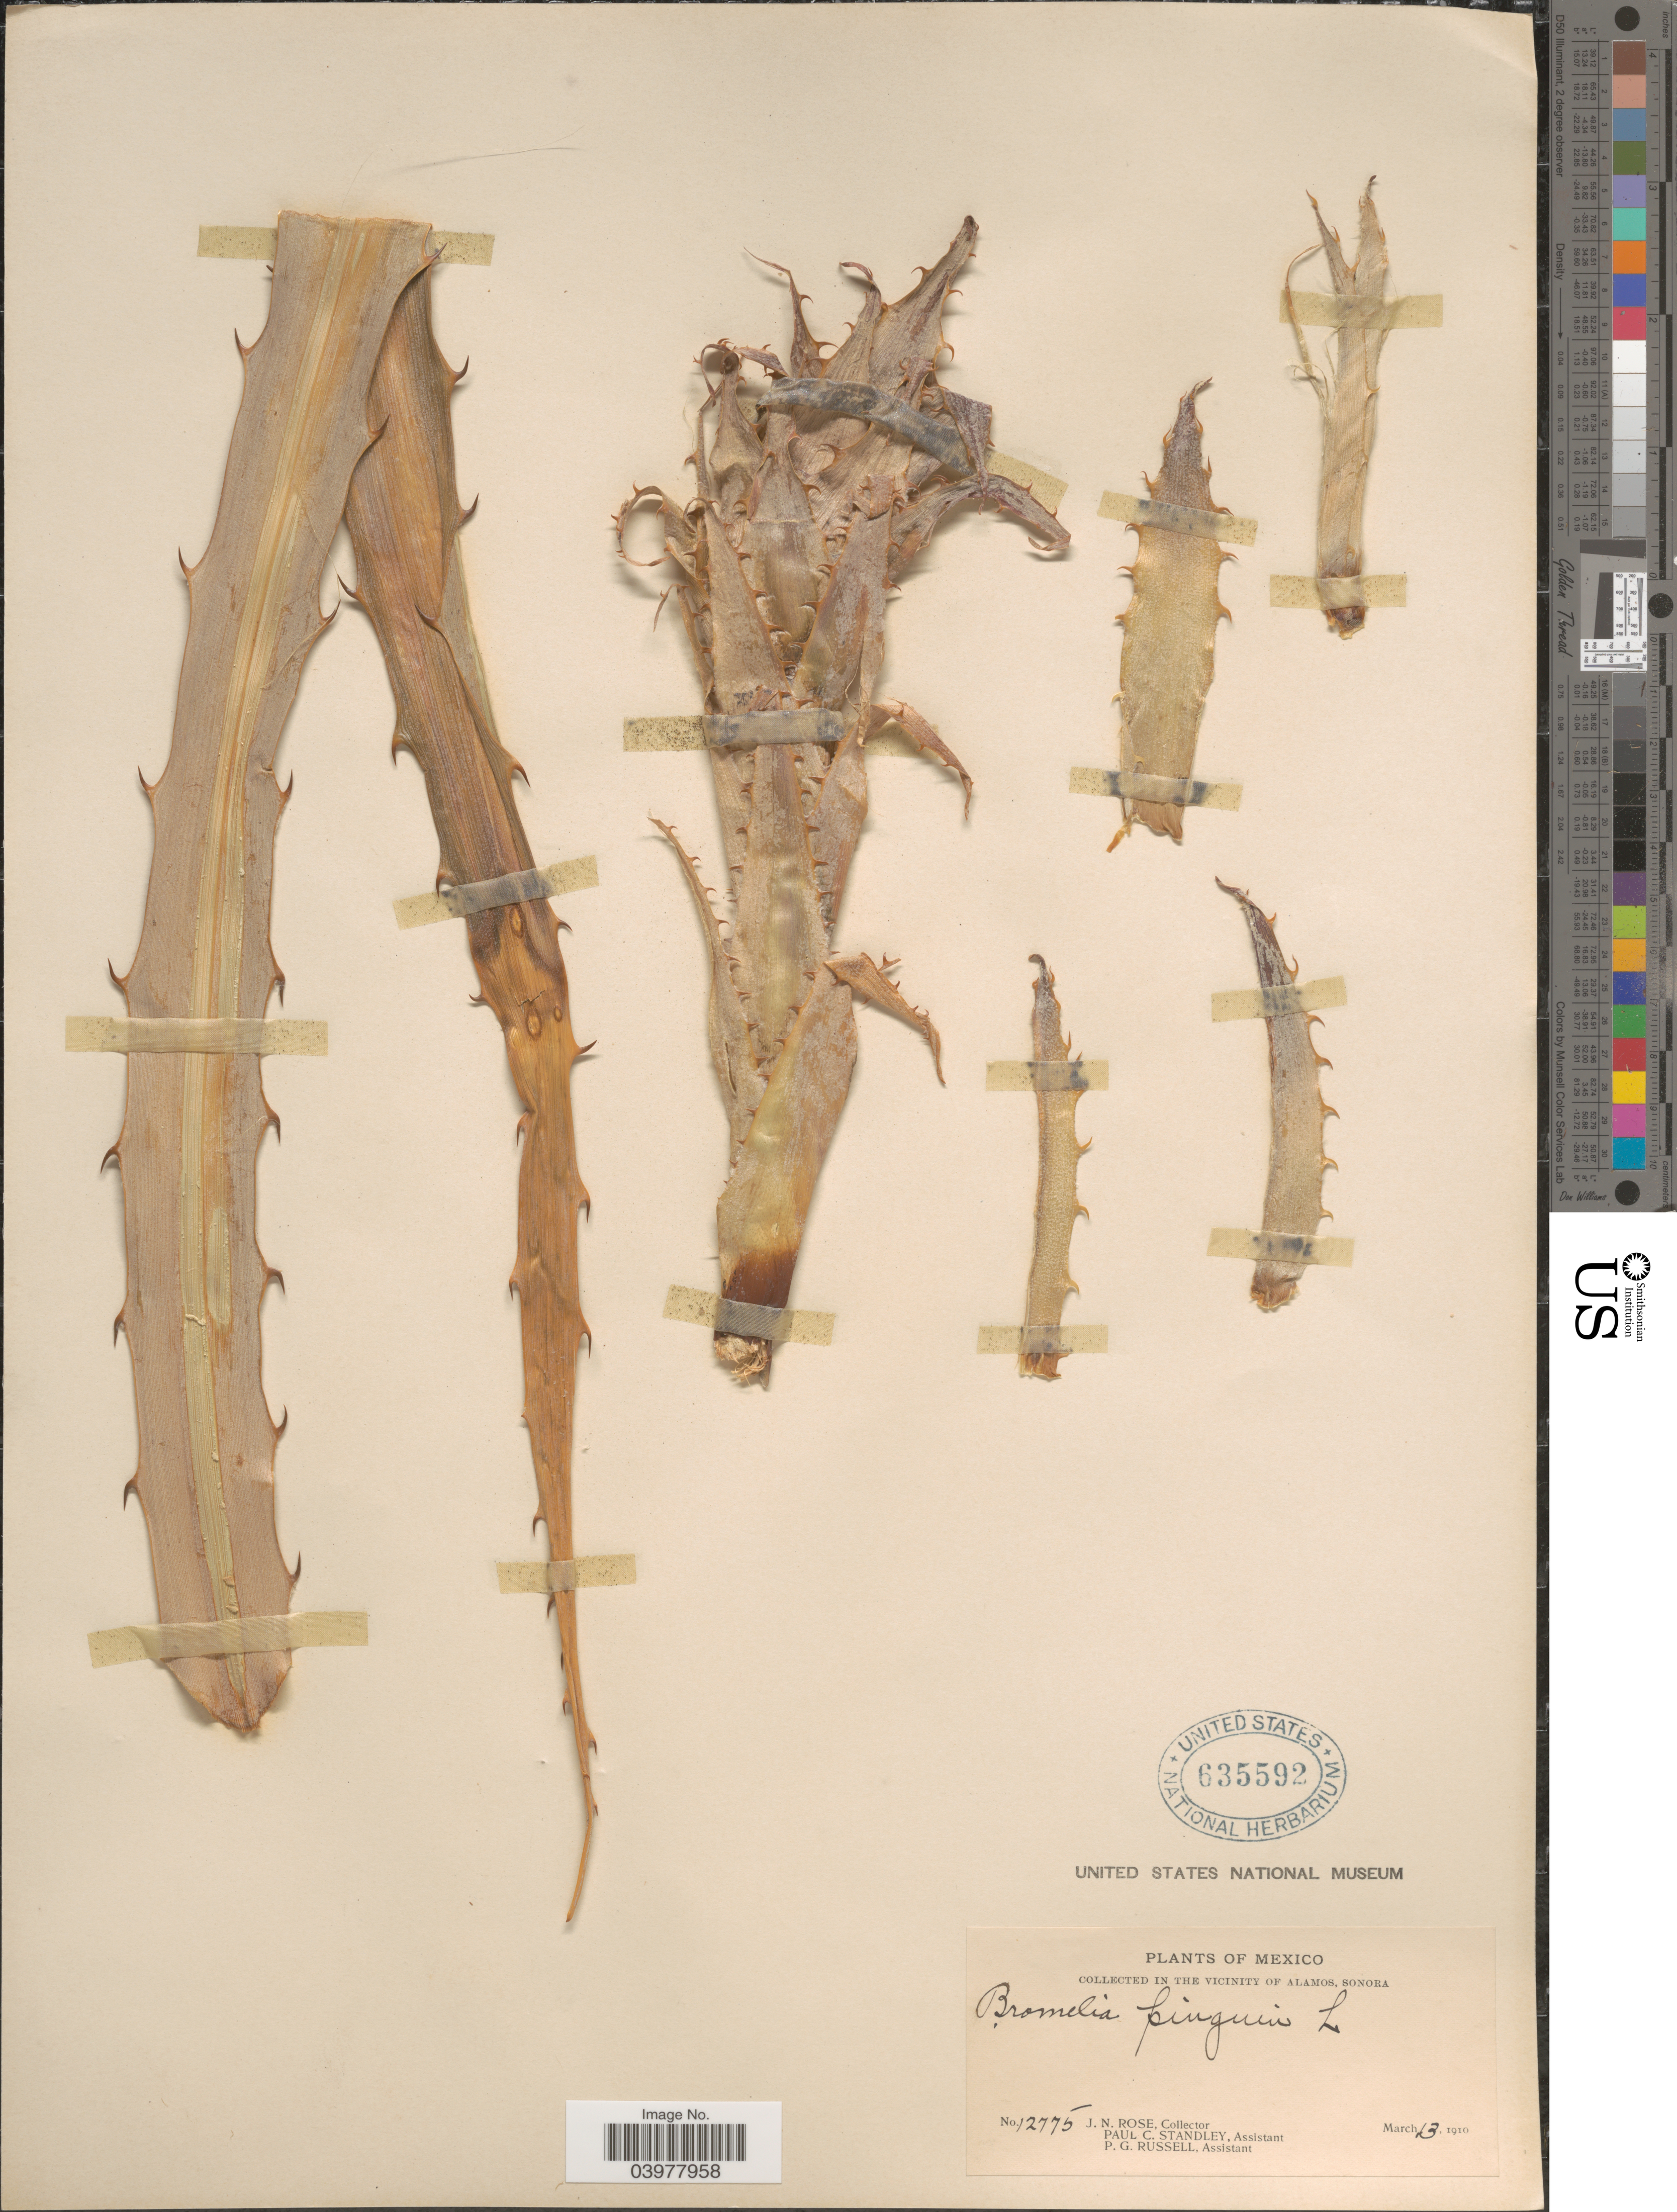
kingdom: Plantae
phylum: Tracheophyta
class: Liliopsida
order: Poales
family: Bromeliaceae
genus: Bromelia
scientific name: Bromelia sp.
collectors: J. N. Rose, P. C. Standley & P. G. Russell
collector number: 12775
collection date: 1910-03-13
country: Mexico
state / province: Sonora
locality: In the Vicinity of Alamos.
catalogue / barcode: US 635592